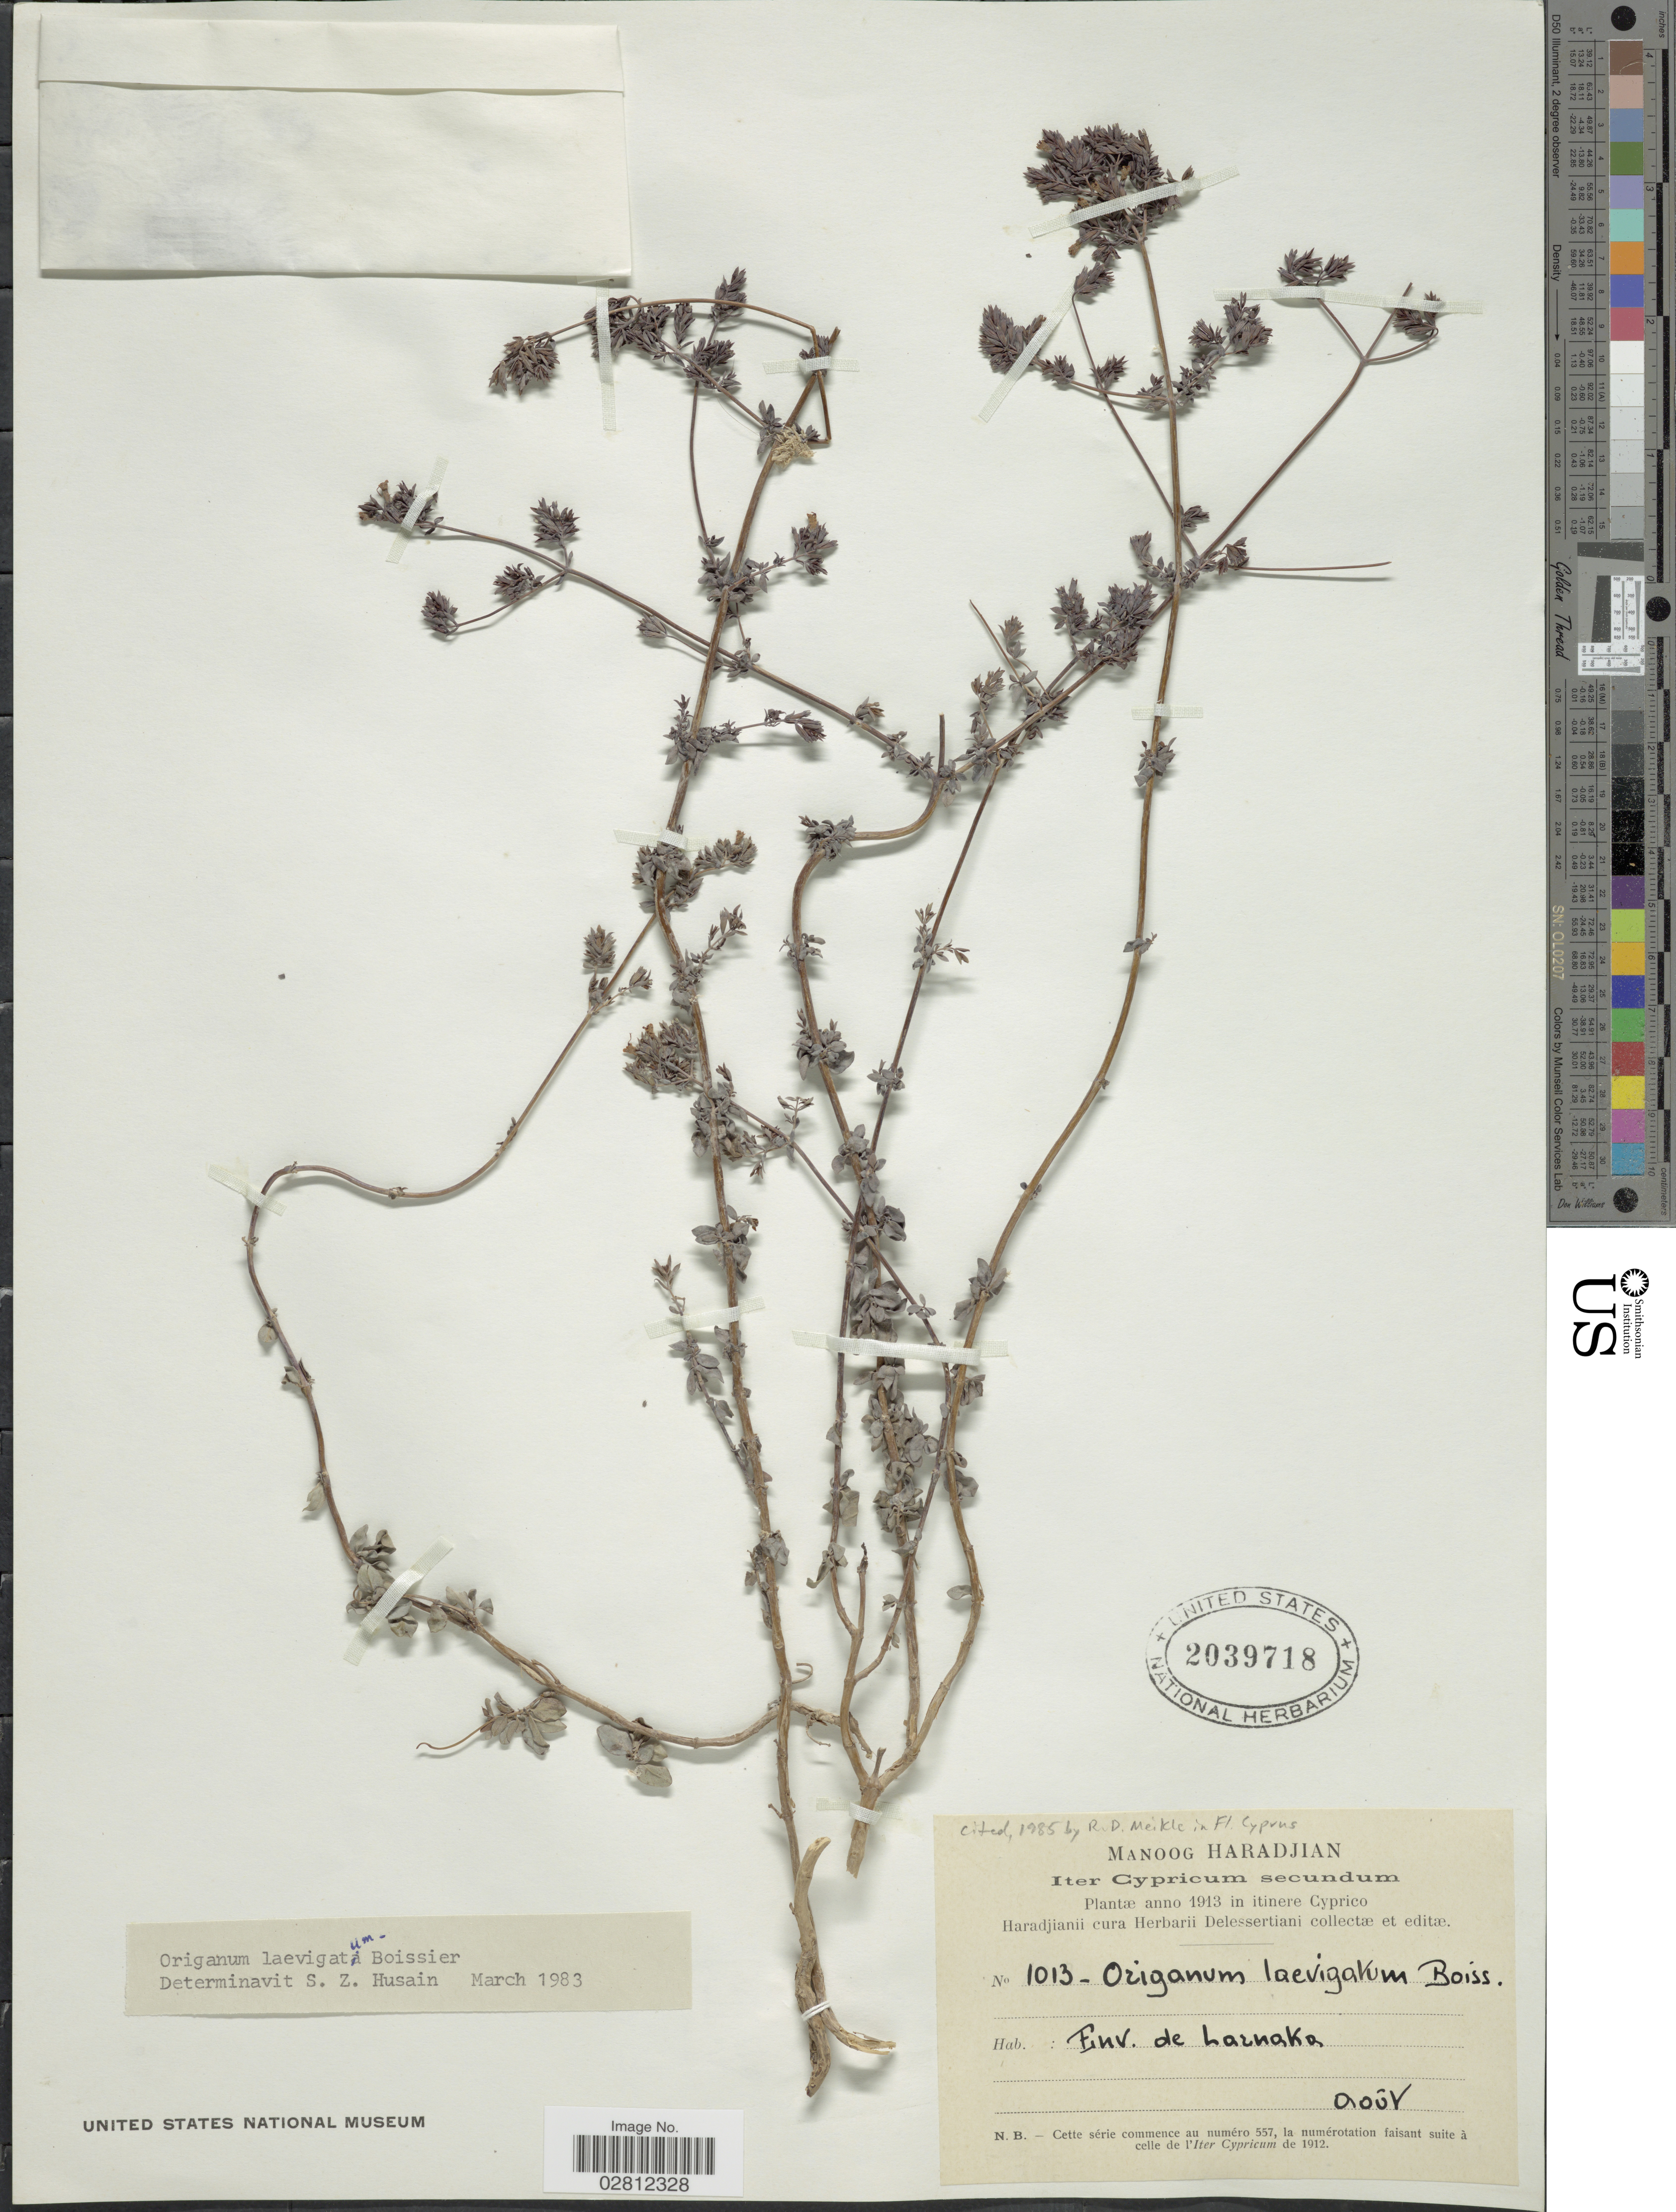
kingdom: Plantae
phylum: Tracheophyta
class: Magnoliopsida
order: Lamiales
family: Lamiaceae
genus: Origanum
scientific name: Origanum laevigatum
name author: Boiss.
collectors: M. Haradjian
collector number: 1013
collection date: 1913-08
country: Cyprus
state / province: Lárnaka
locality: Env. de Larnaka.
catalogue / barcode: US 2039718